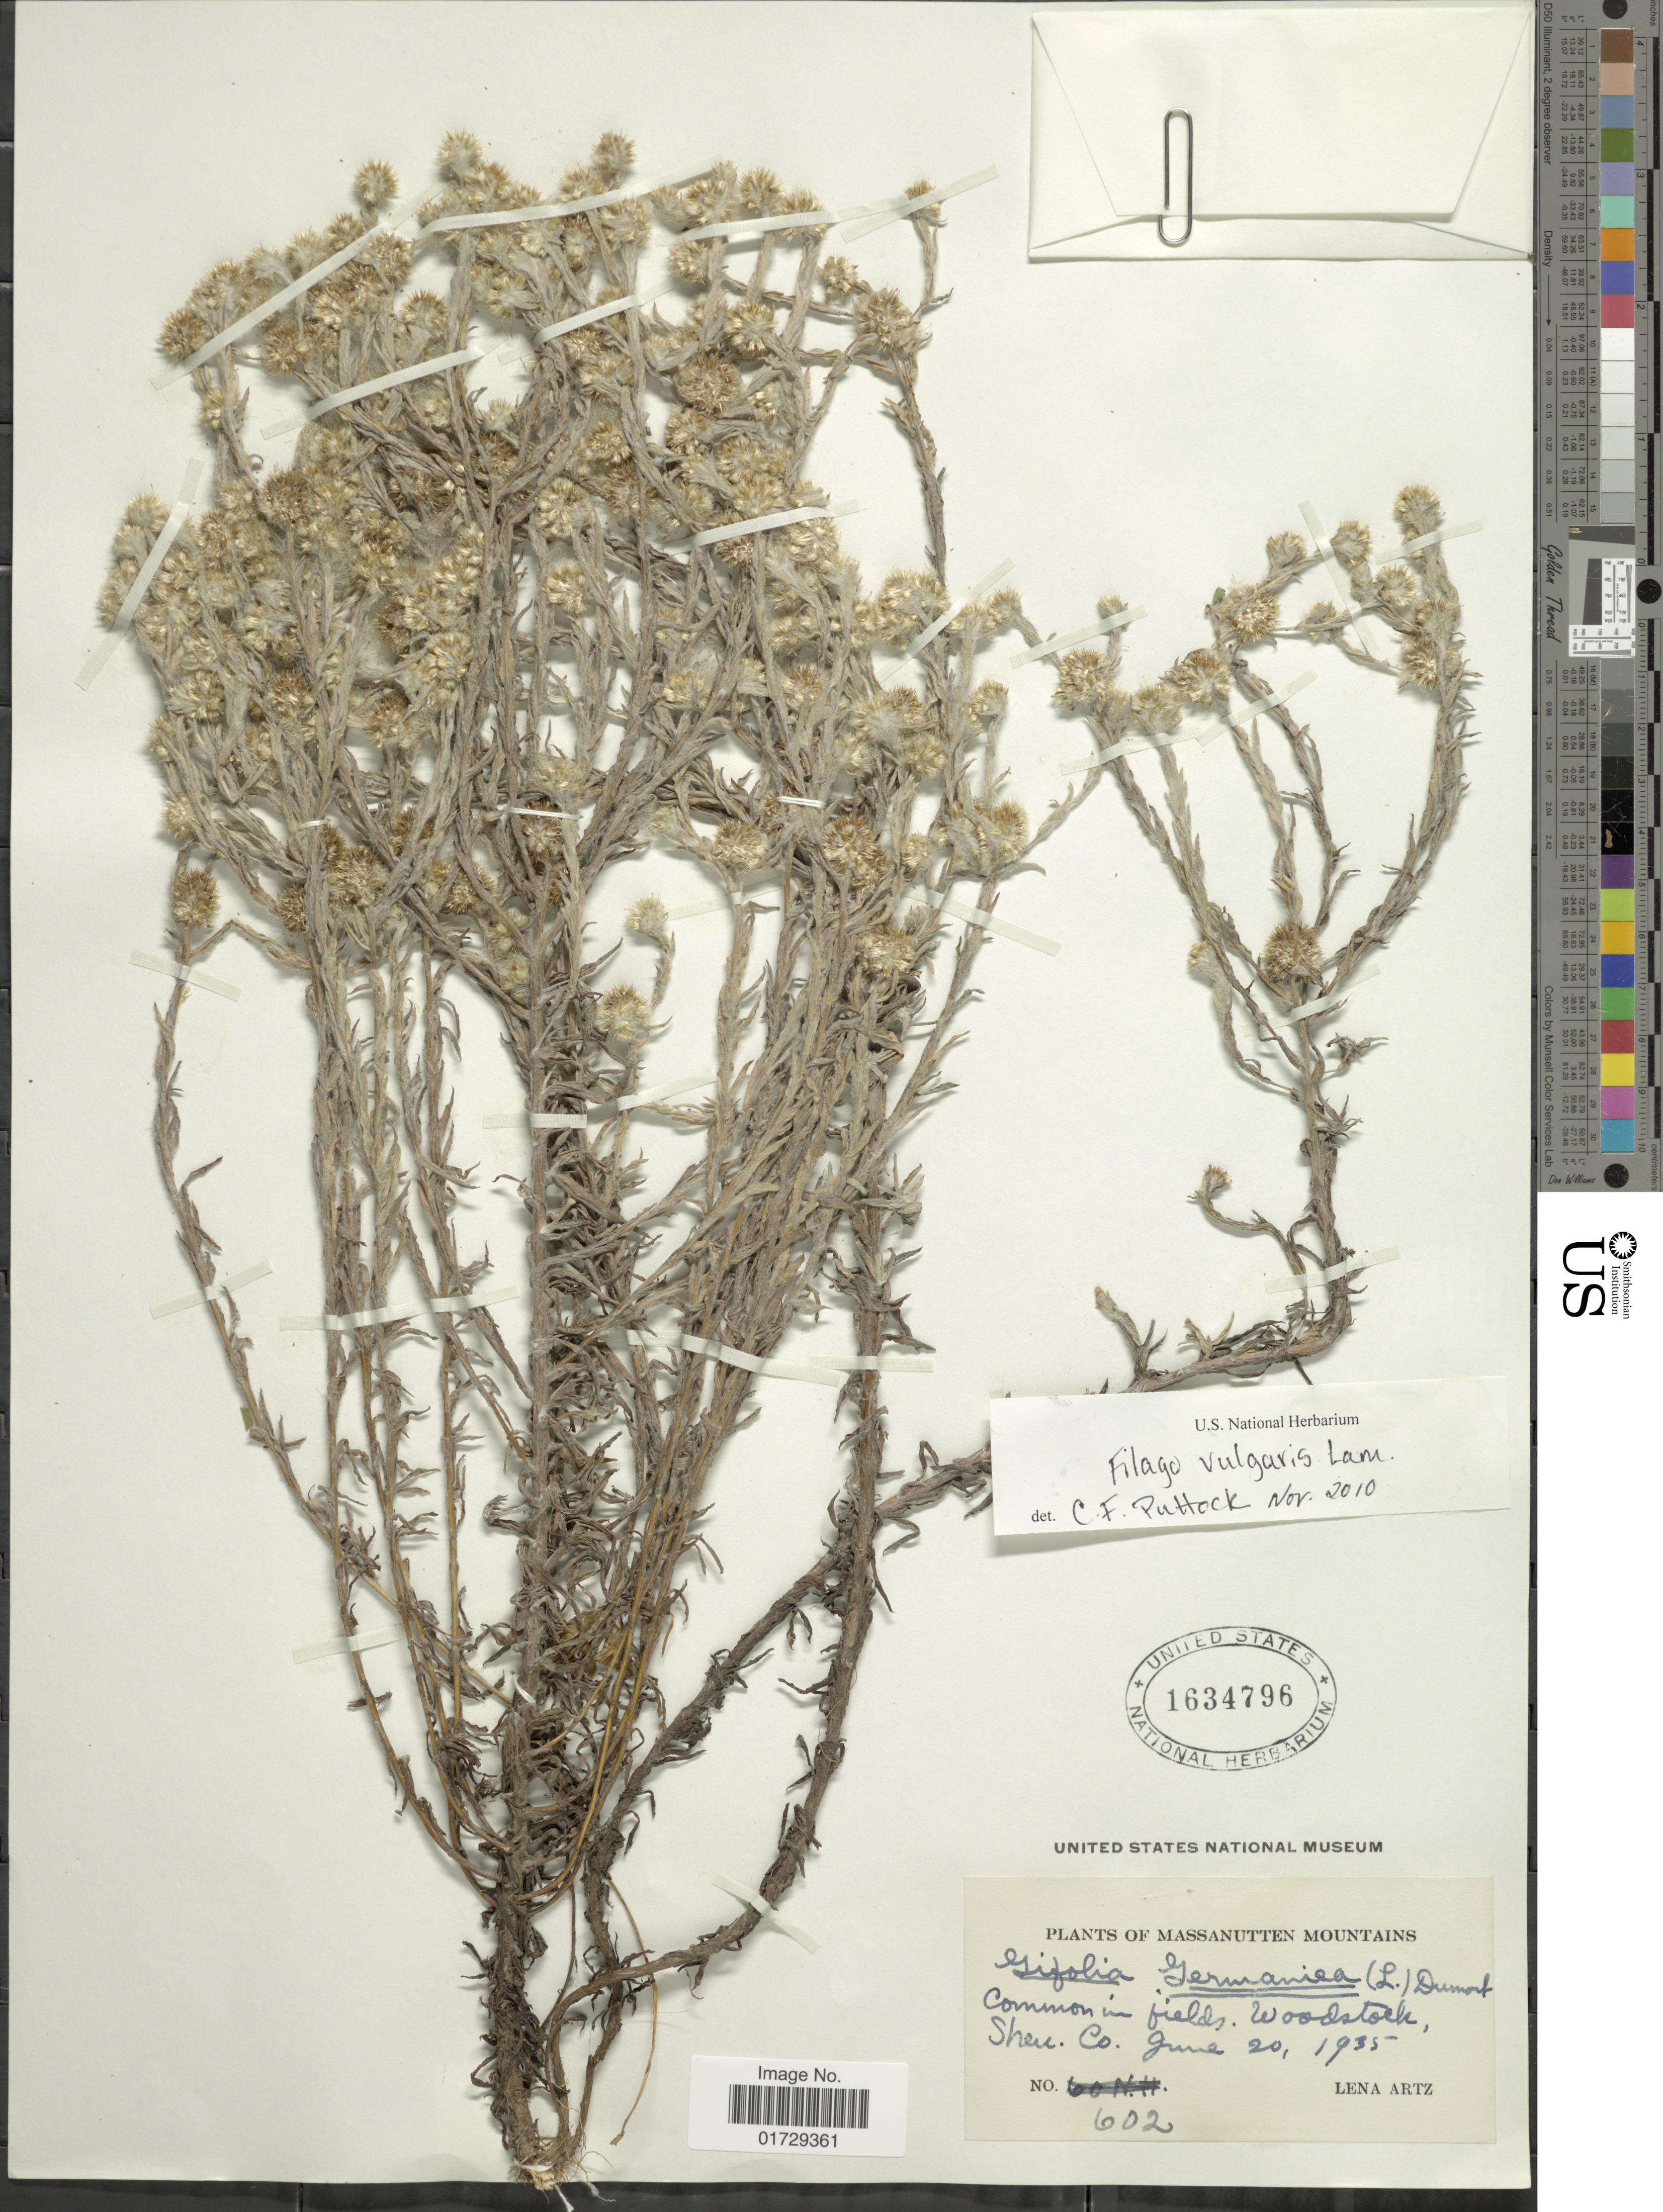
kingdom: Plantae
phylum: Tracheophyta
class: Magnoliopsida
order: Asterales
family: Asteraceae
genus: Filago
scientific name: Filago vulgaris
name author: Lam.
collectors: L. Artz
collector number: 602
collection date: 1935-06-20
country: United States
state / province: Virginia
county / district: Shenandoah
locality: Massanutten Mountains, Woodstock, Shen Co.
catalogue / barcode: US 1634796